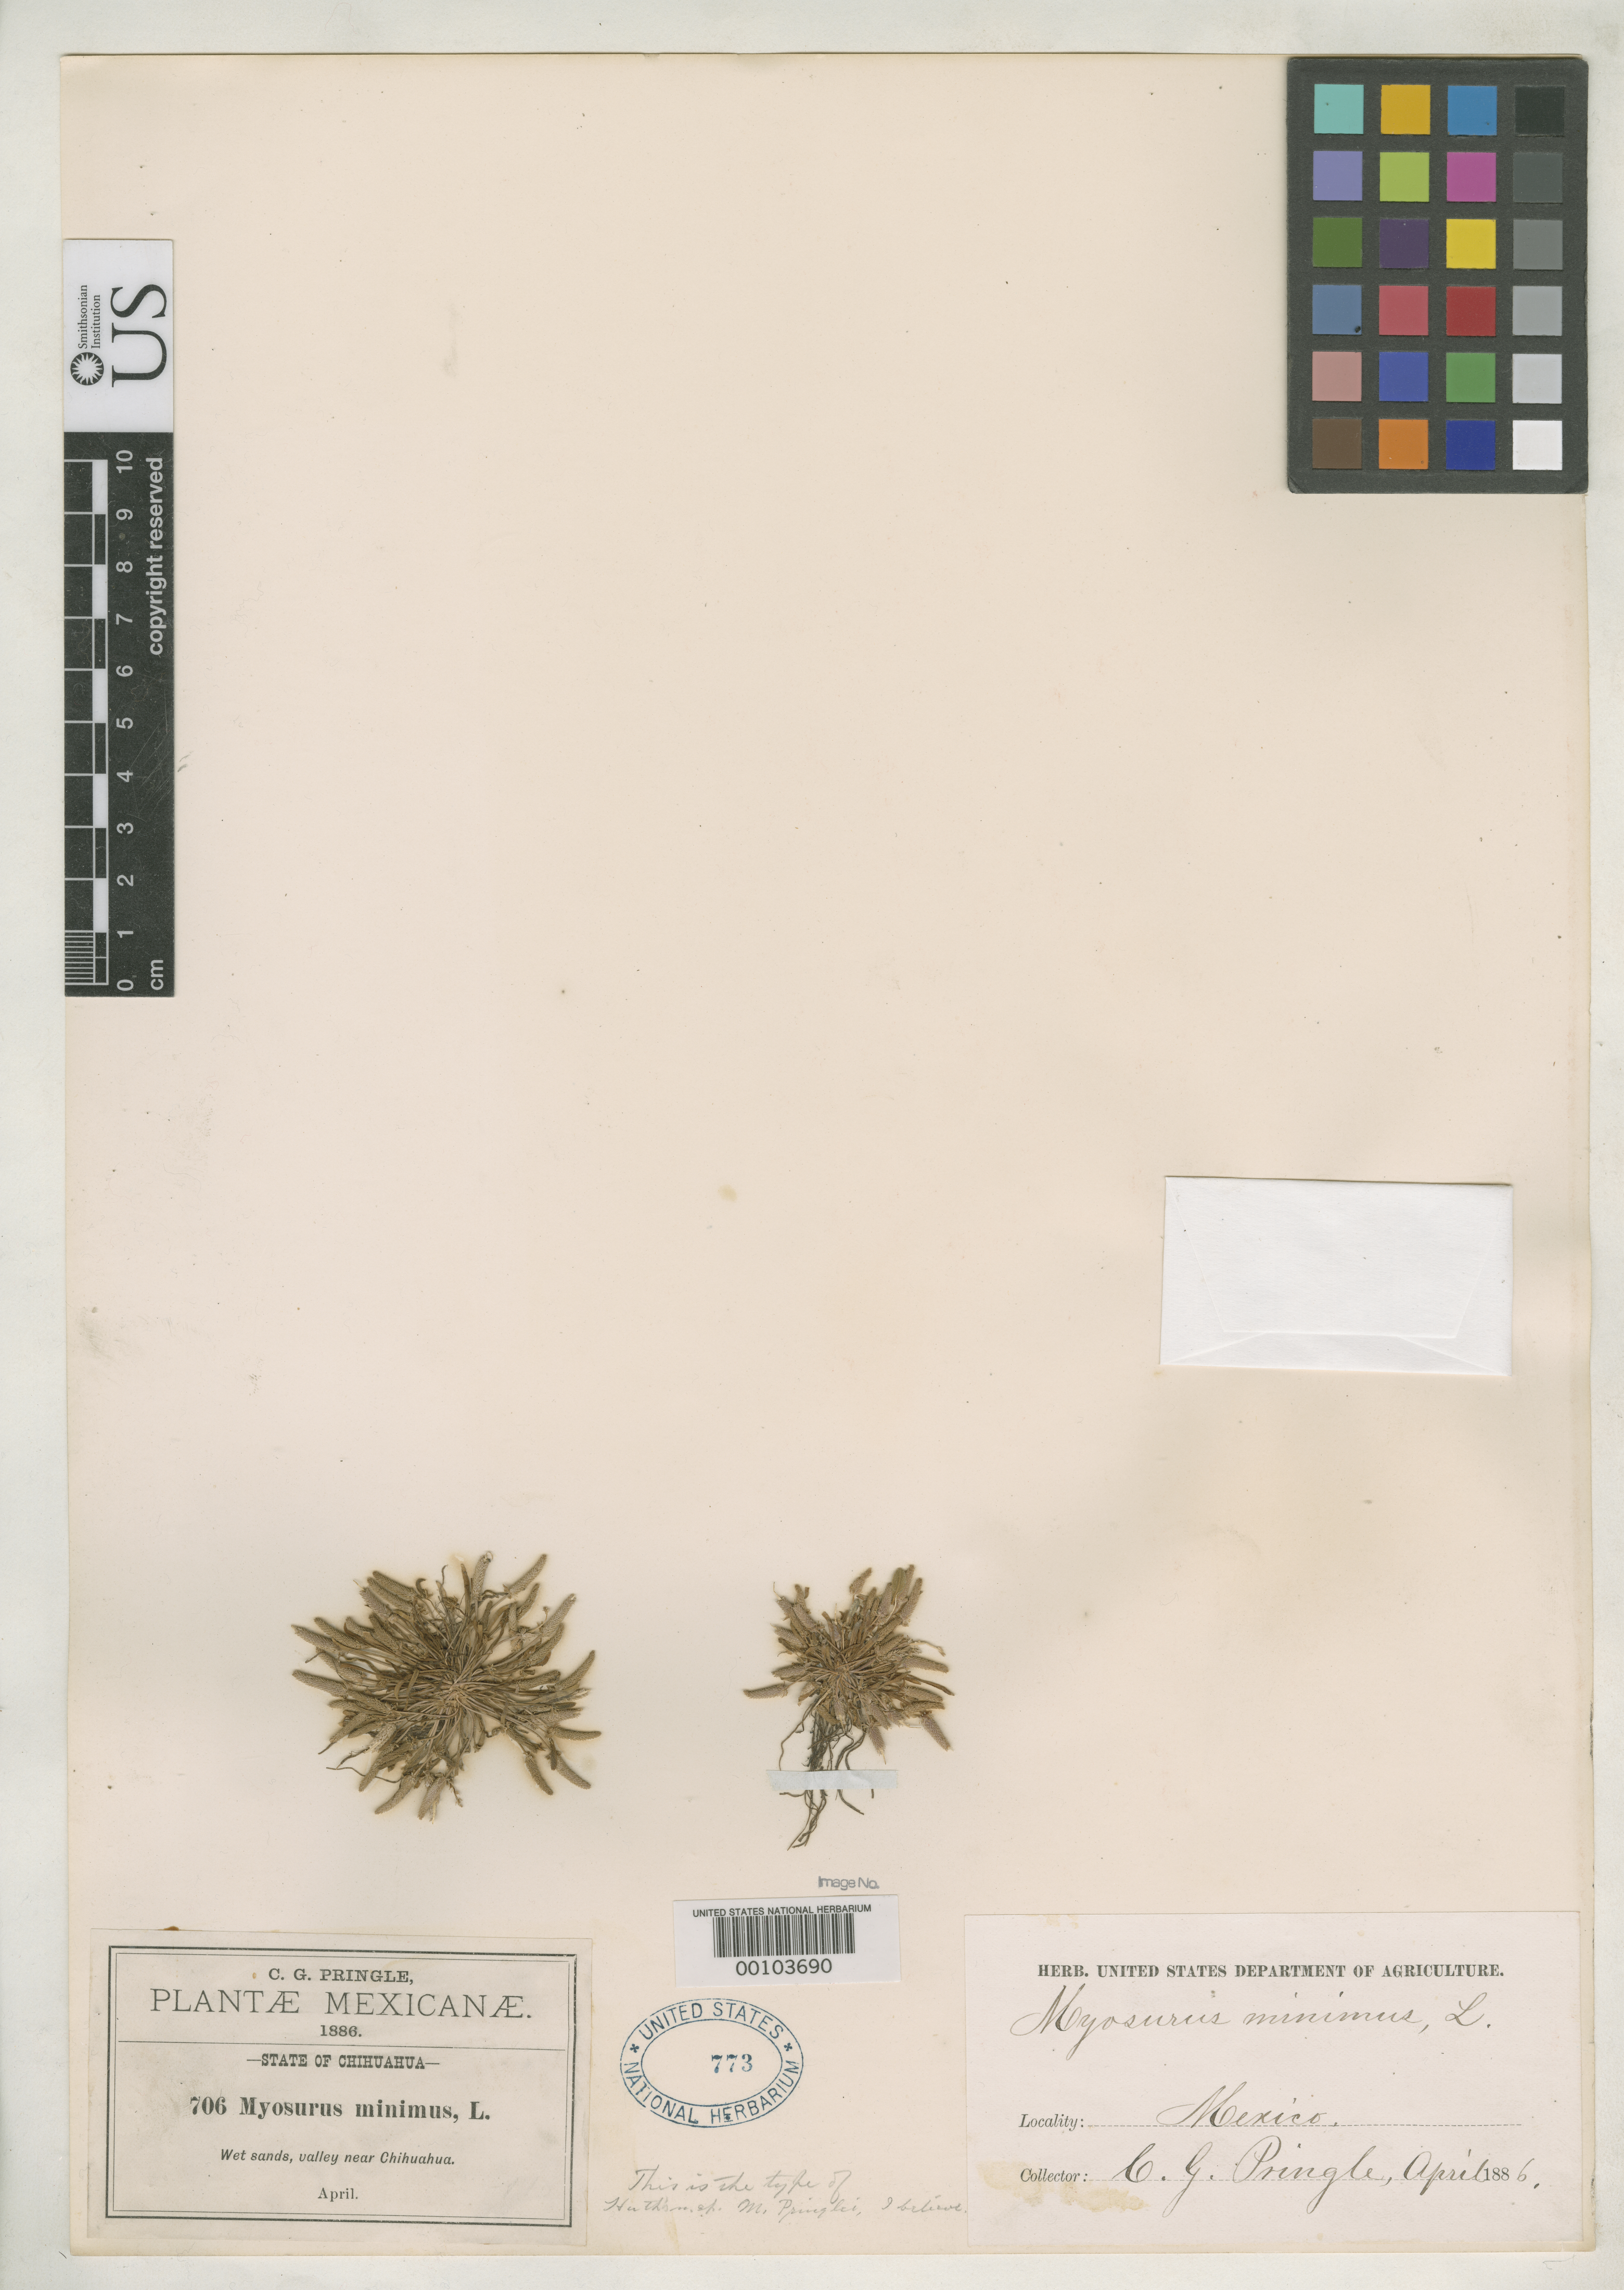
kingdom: Plantae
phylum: Tracheophyta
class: Magnoliopsida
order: Ranunculales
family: Ranunculaceae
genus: Myosurus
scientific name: Myosurus pringlei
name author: Huth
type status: Type Collection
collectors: C. G. Pringle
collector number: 706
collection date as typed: Apr 1886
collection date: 1886-04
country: Mexico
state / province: Chihuahua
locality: Near Chihuahua.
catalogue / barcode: US 773